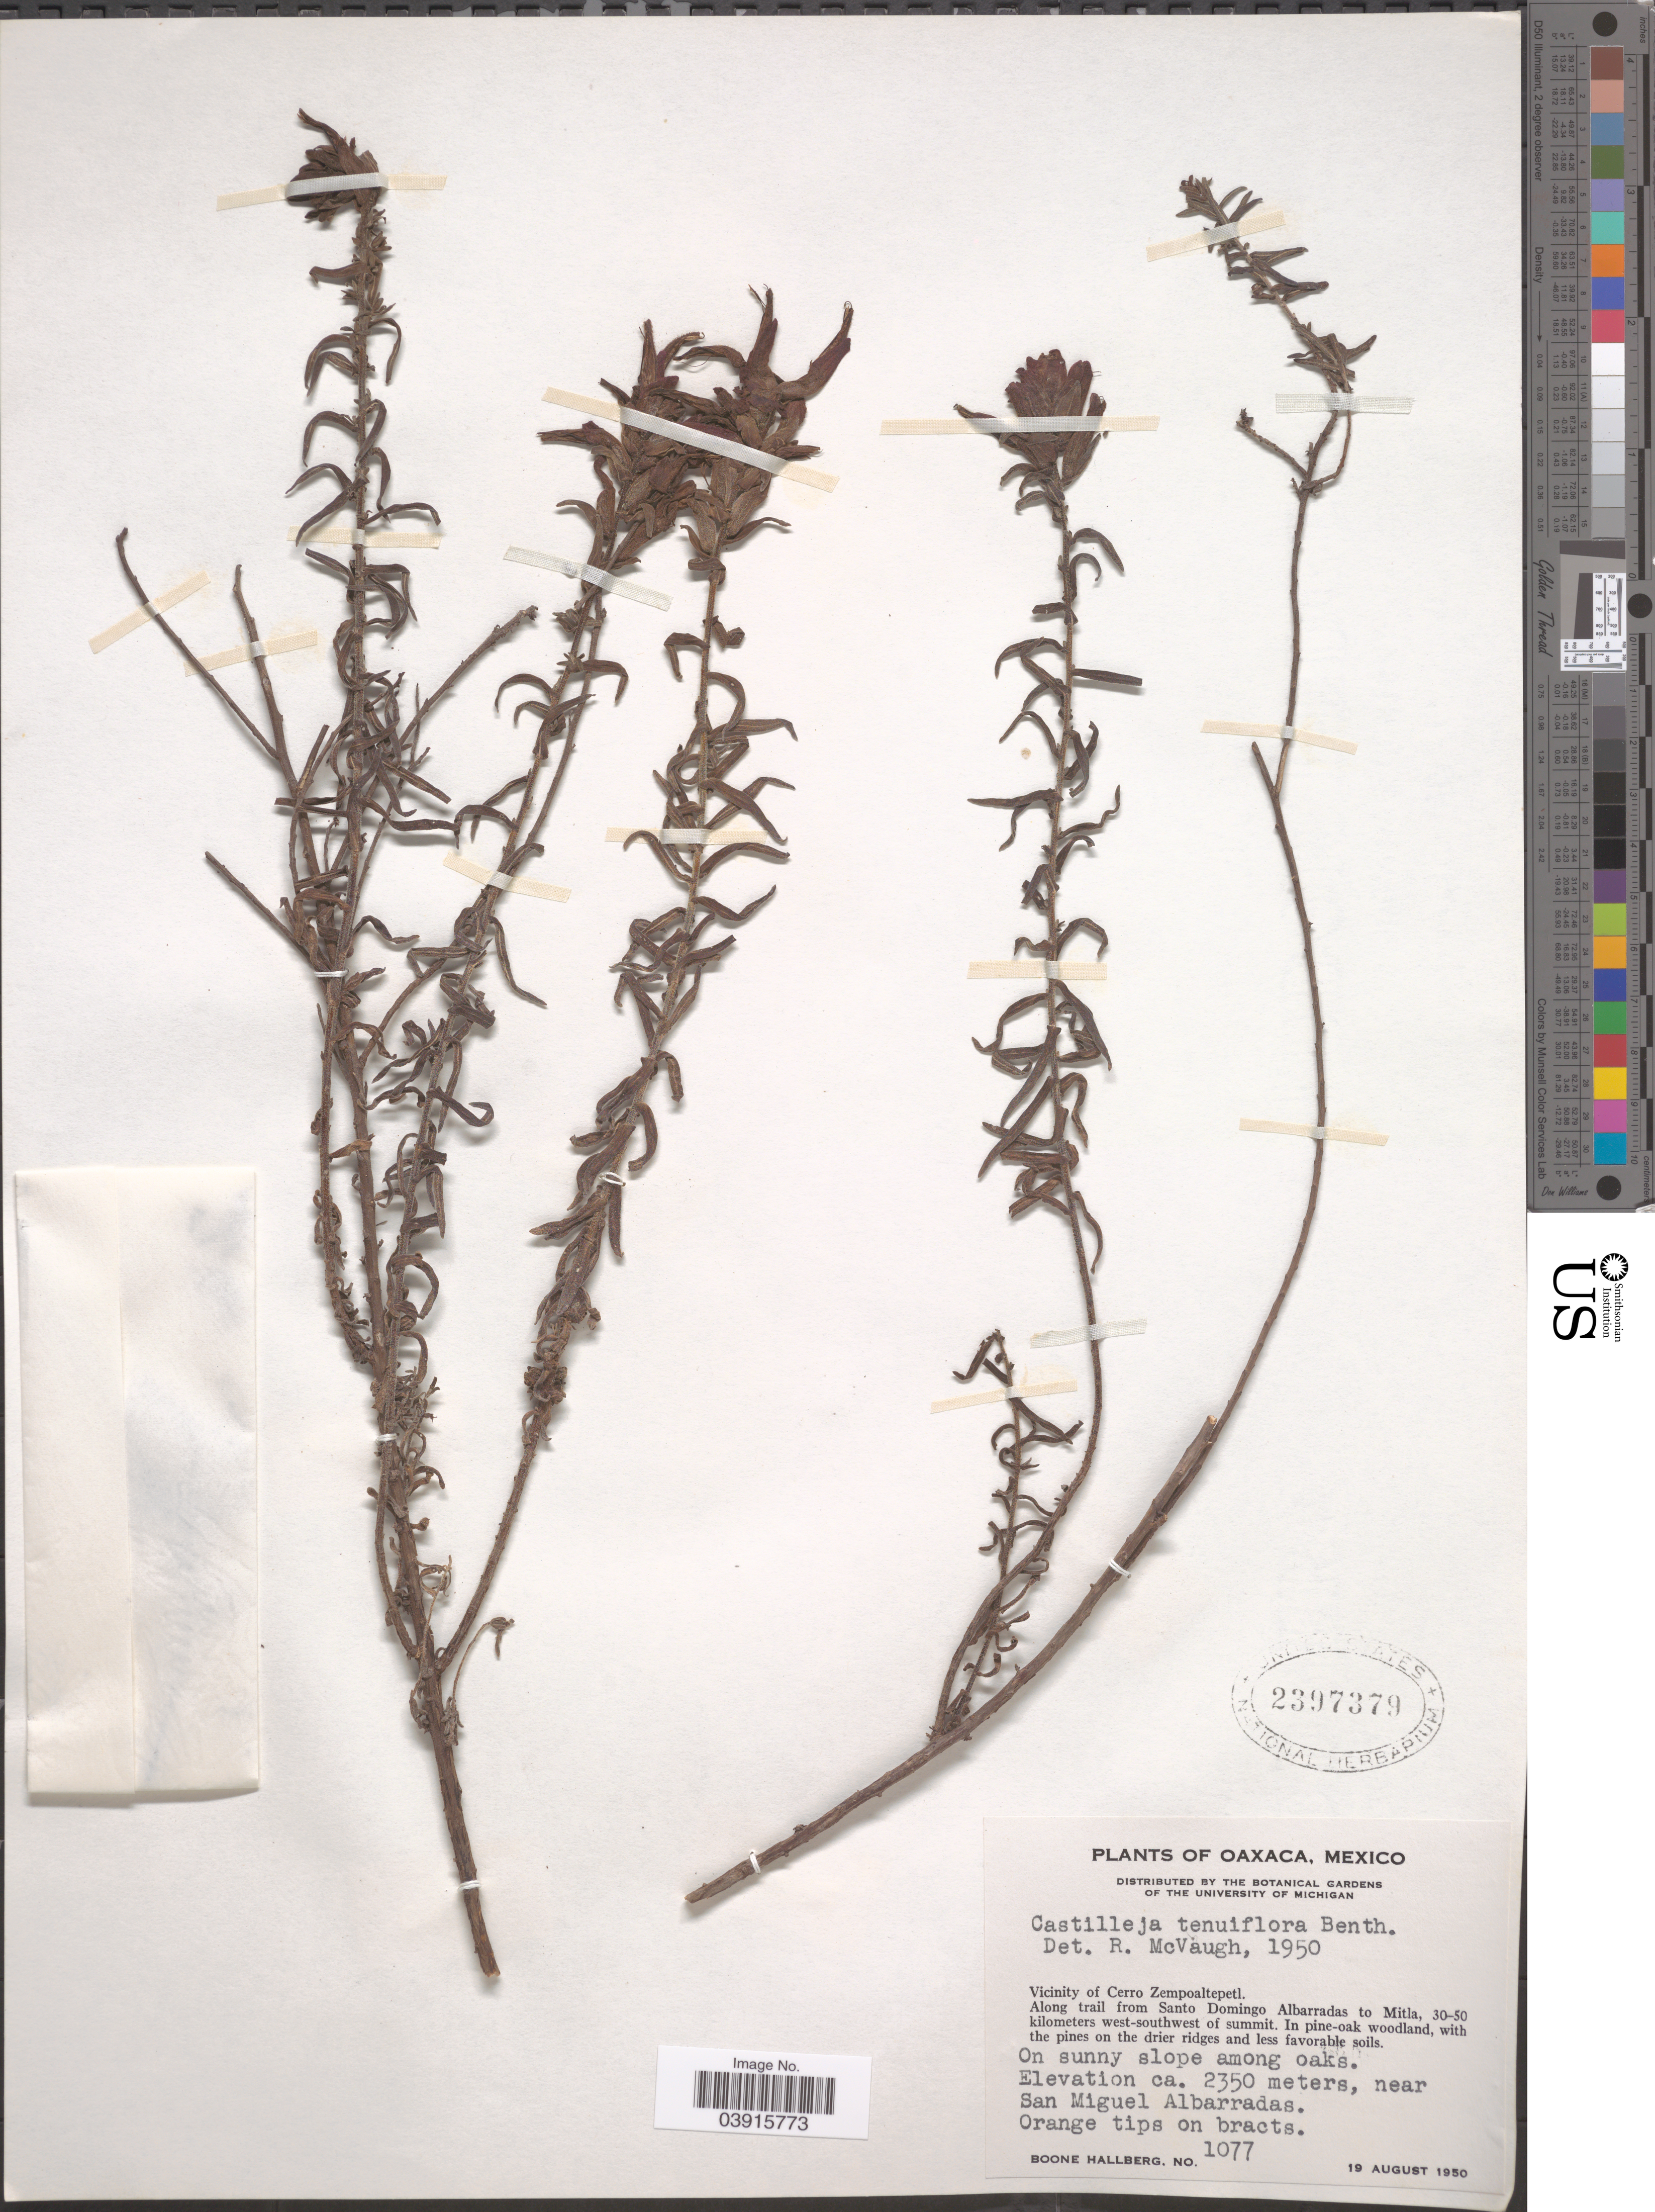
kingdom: Plantae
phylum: Tracheophyta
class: Magnoliopsida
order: Lamiales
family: Orobanchaceae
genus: Castilleja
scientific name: Castilleja tenuiflora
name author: Benth.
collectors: B. Hallberg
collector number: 1077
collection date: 1950-08-19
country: Mexico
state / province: Oaxaca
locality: Vicinity of Cerro Zempoaltepetl. Along trail from Santo Domingo Albarradas to Mitla, 30-50 kilometers west-southwest of summit. Near San Miguel Albarradas.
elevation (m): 2350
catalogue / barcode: US 2397379